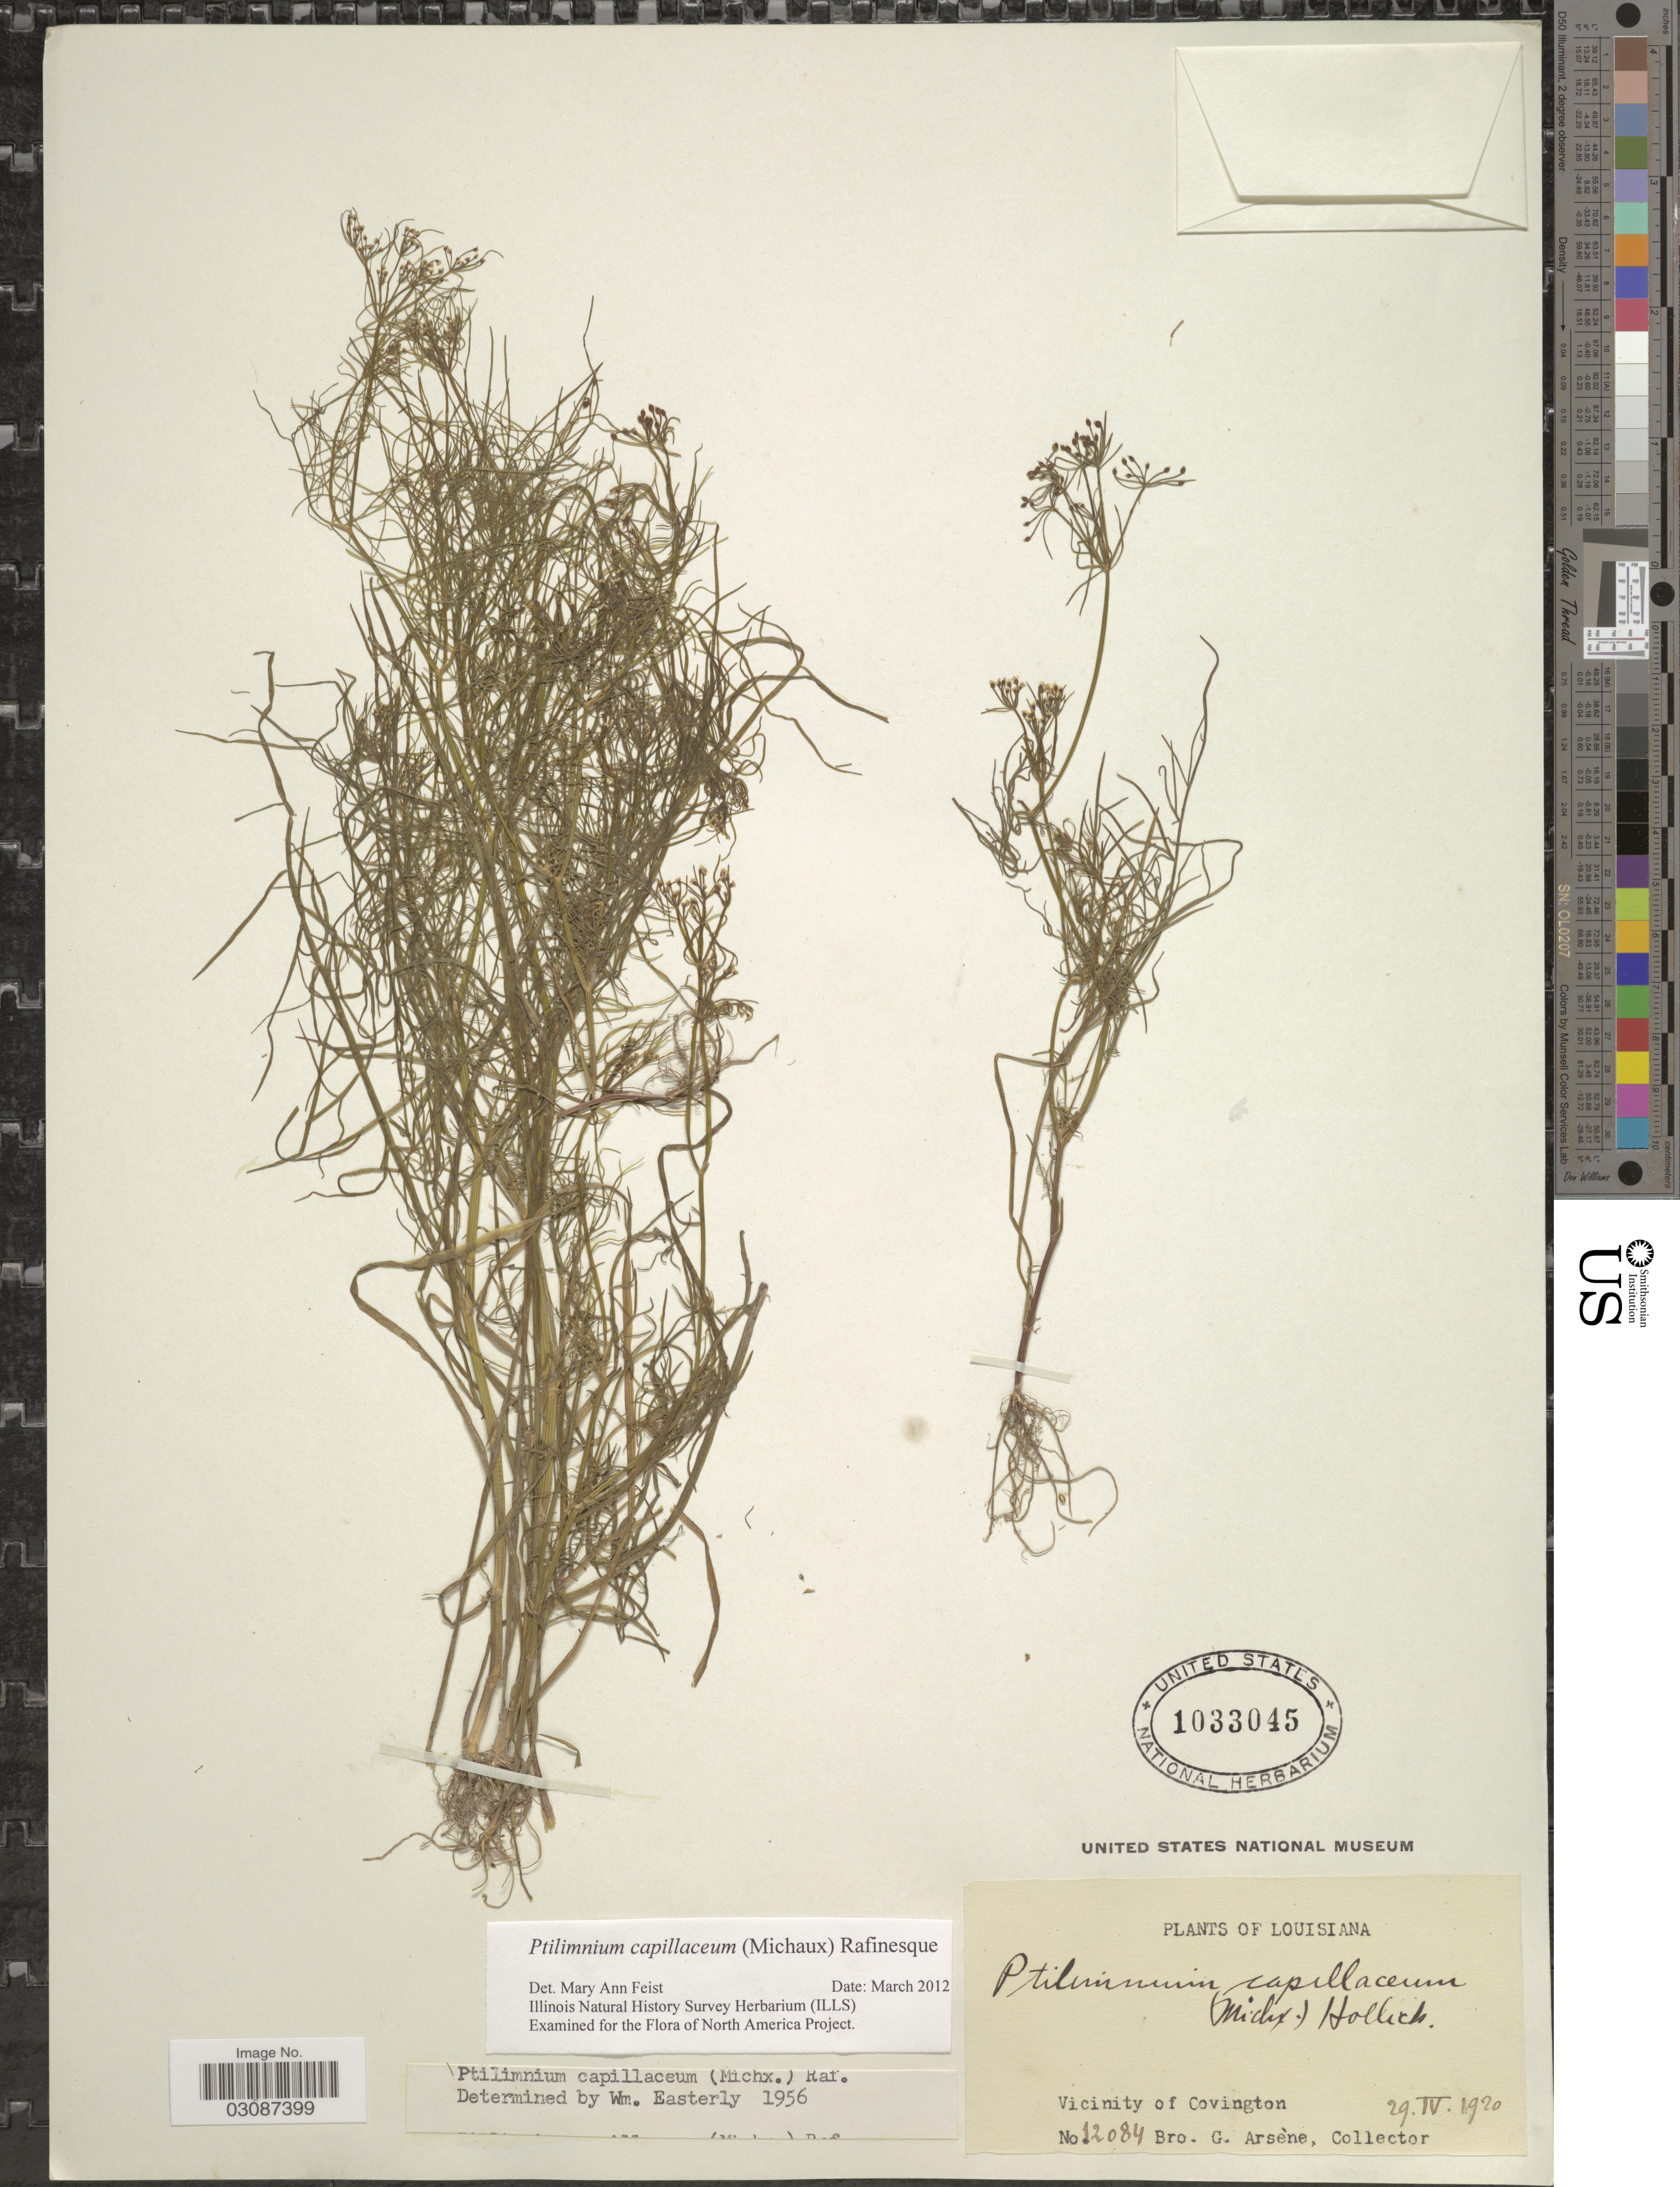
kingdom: Plantae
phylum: Tracheophyta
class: Magnoliopsida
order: Apiales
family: Apiaceae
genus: Ptilimnium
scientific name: Ptilimnium capillaceum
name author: (Michx.) Raf.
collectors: Bro. G. Arsène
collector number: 12084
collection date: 1920-04-29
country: United States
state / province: Louisiana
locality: Vicinity of Covington.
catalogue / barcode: US 1033045